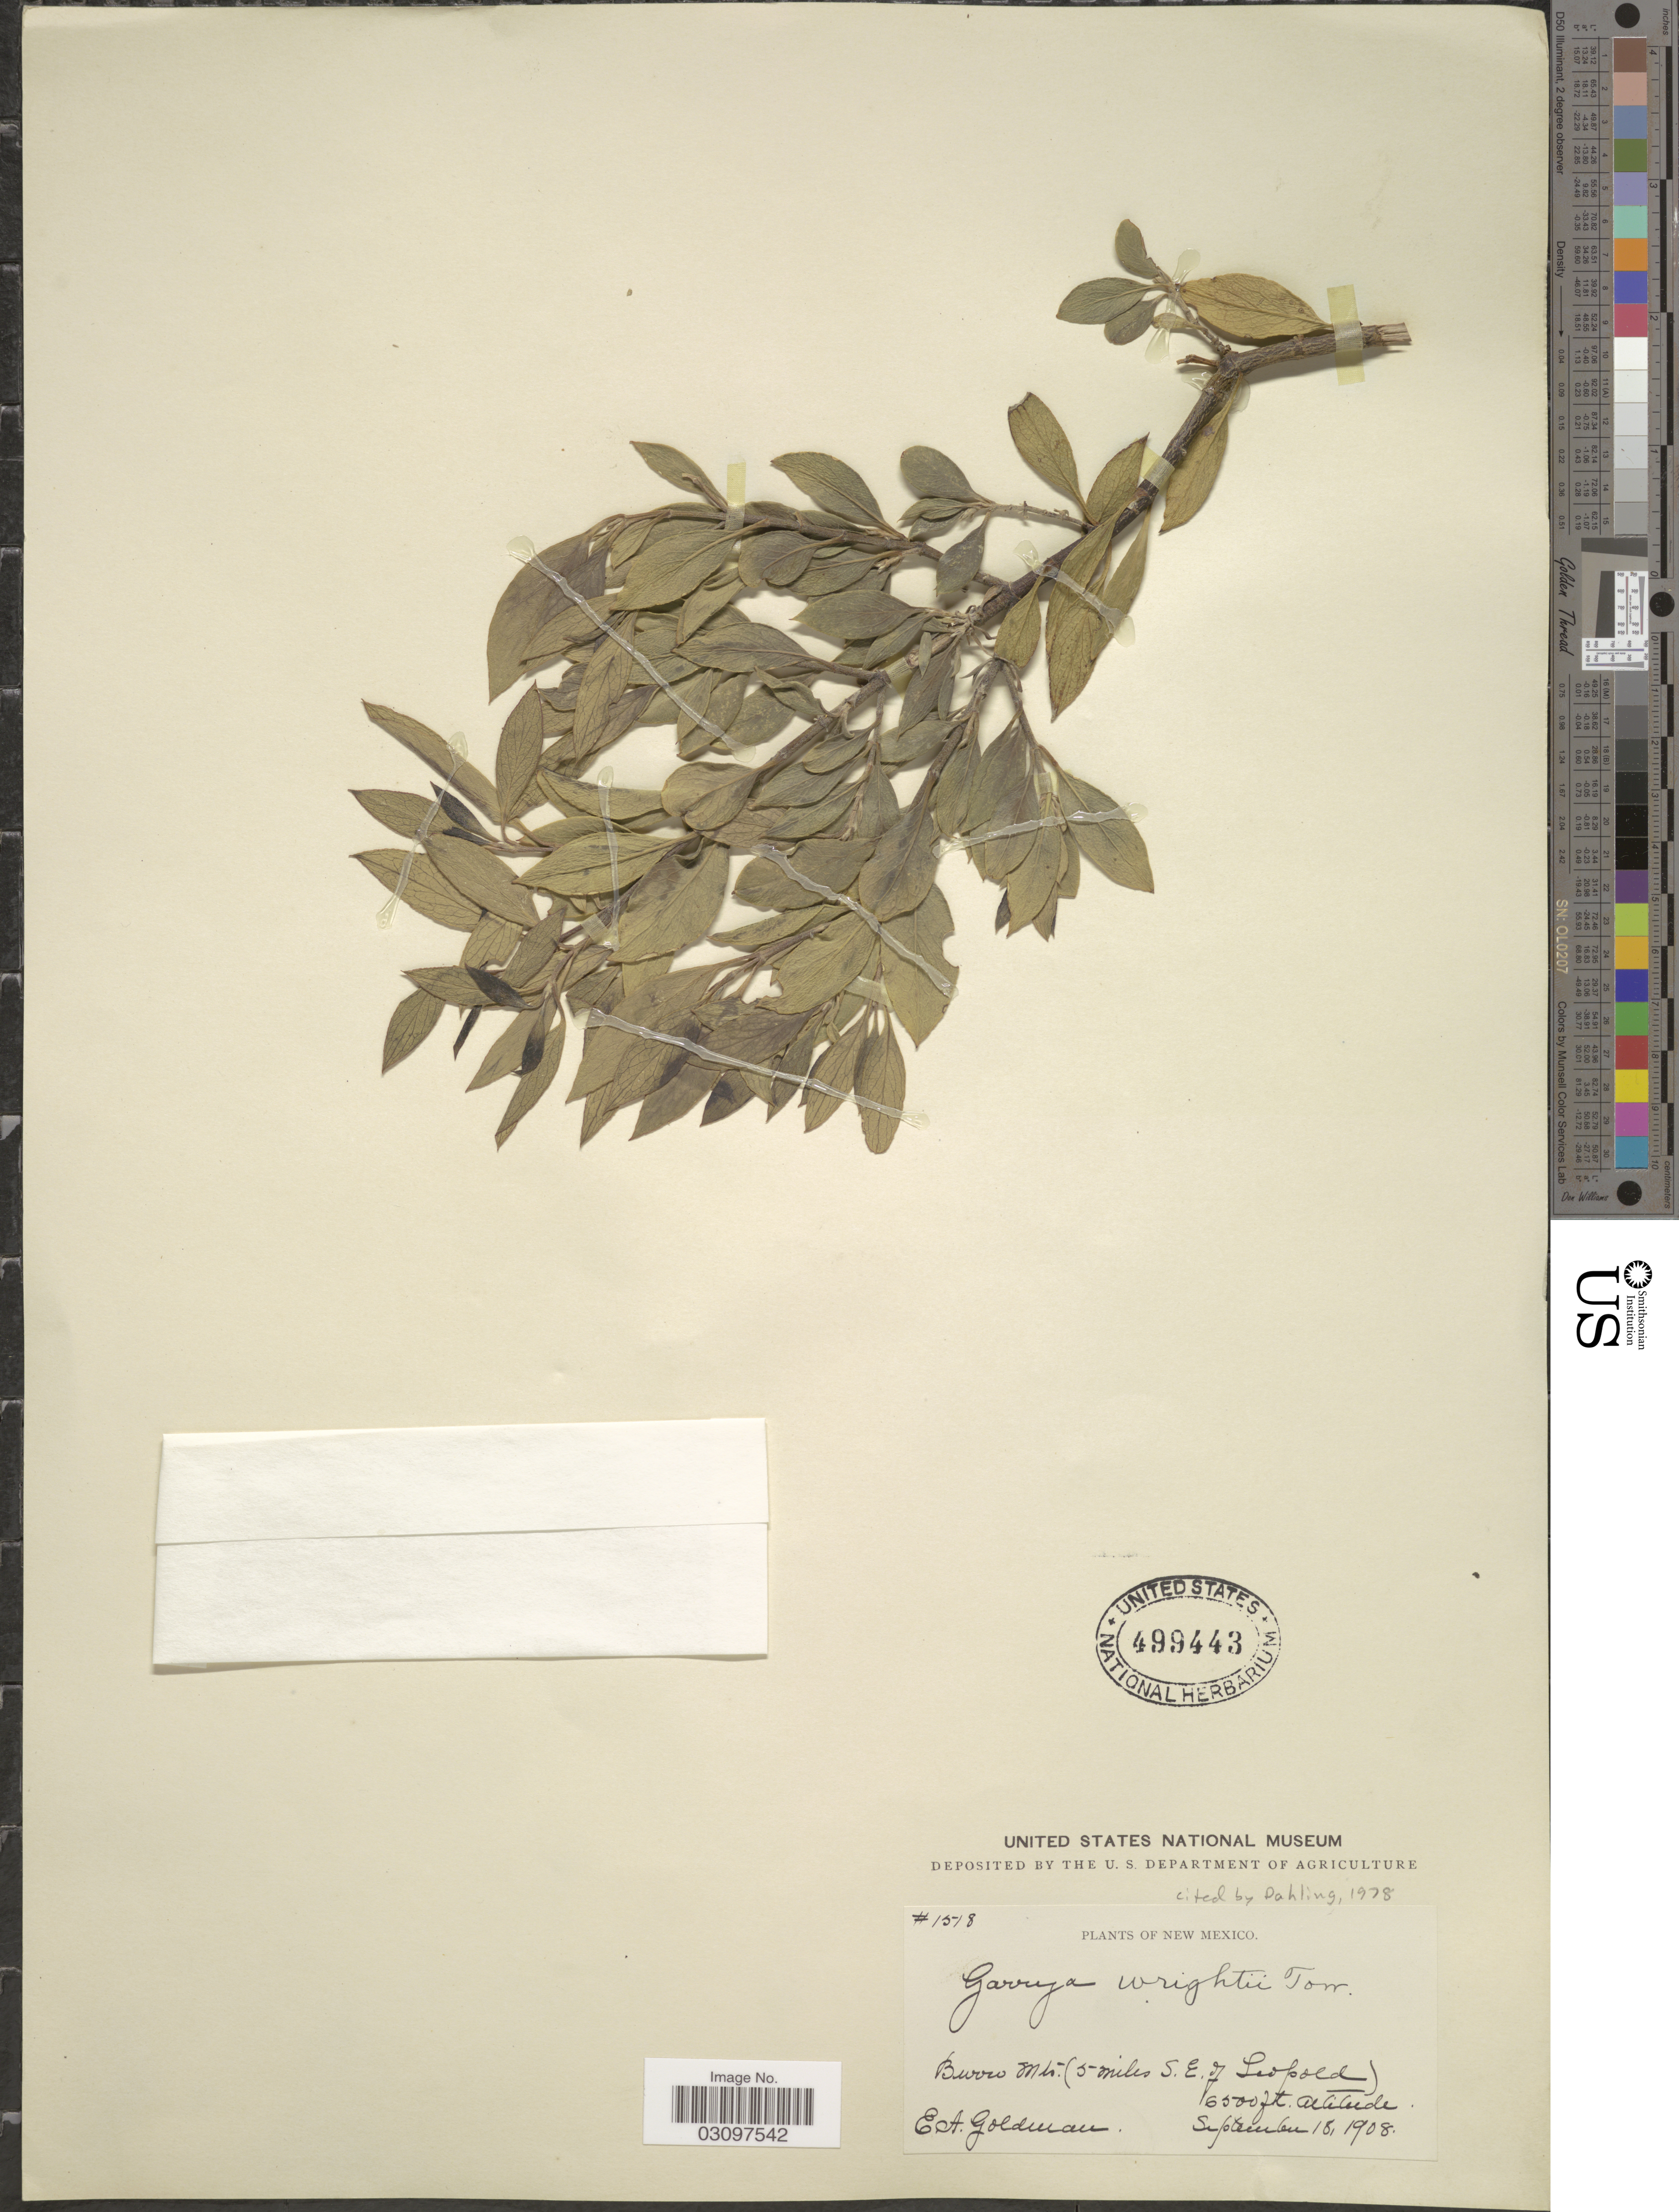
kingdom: Plantae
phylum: Tracheophyta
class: Magnoliopsida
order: Garryales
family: Garryaceae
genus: Garrya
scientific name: Garrya wrightii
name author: Torr.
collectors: E. A. Goldman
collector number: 1518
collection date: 1908-09-18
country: United States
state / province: New Mexico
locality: Burro Mts. (5 miles S.E. of Leopold)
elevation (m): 1981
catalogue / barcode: US 499443